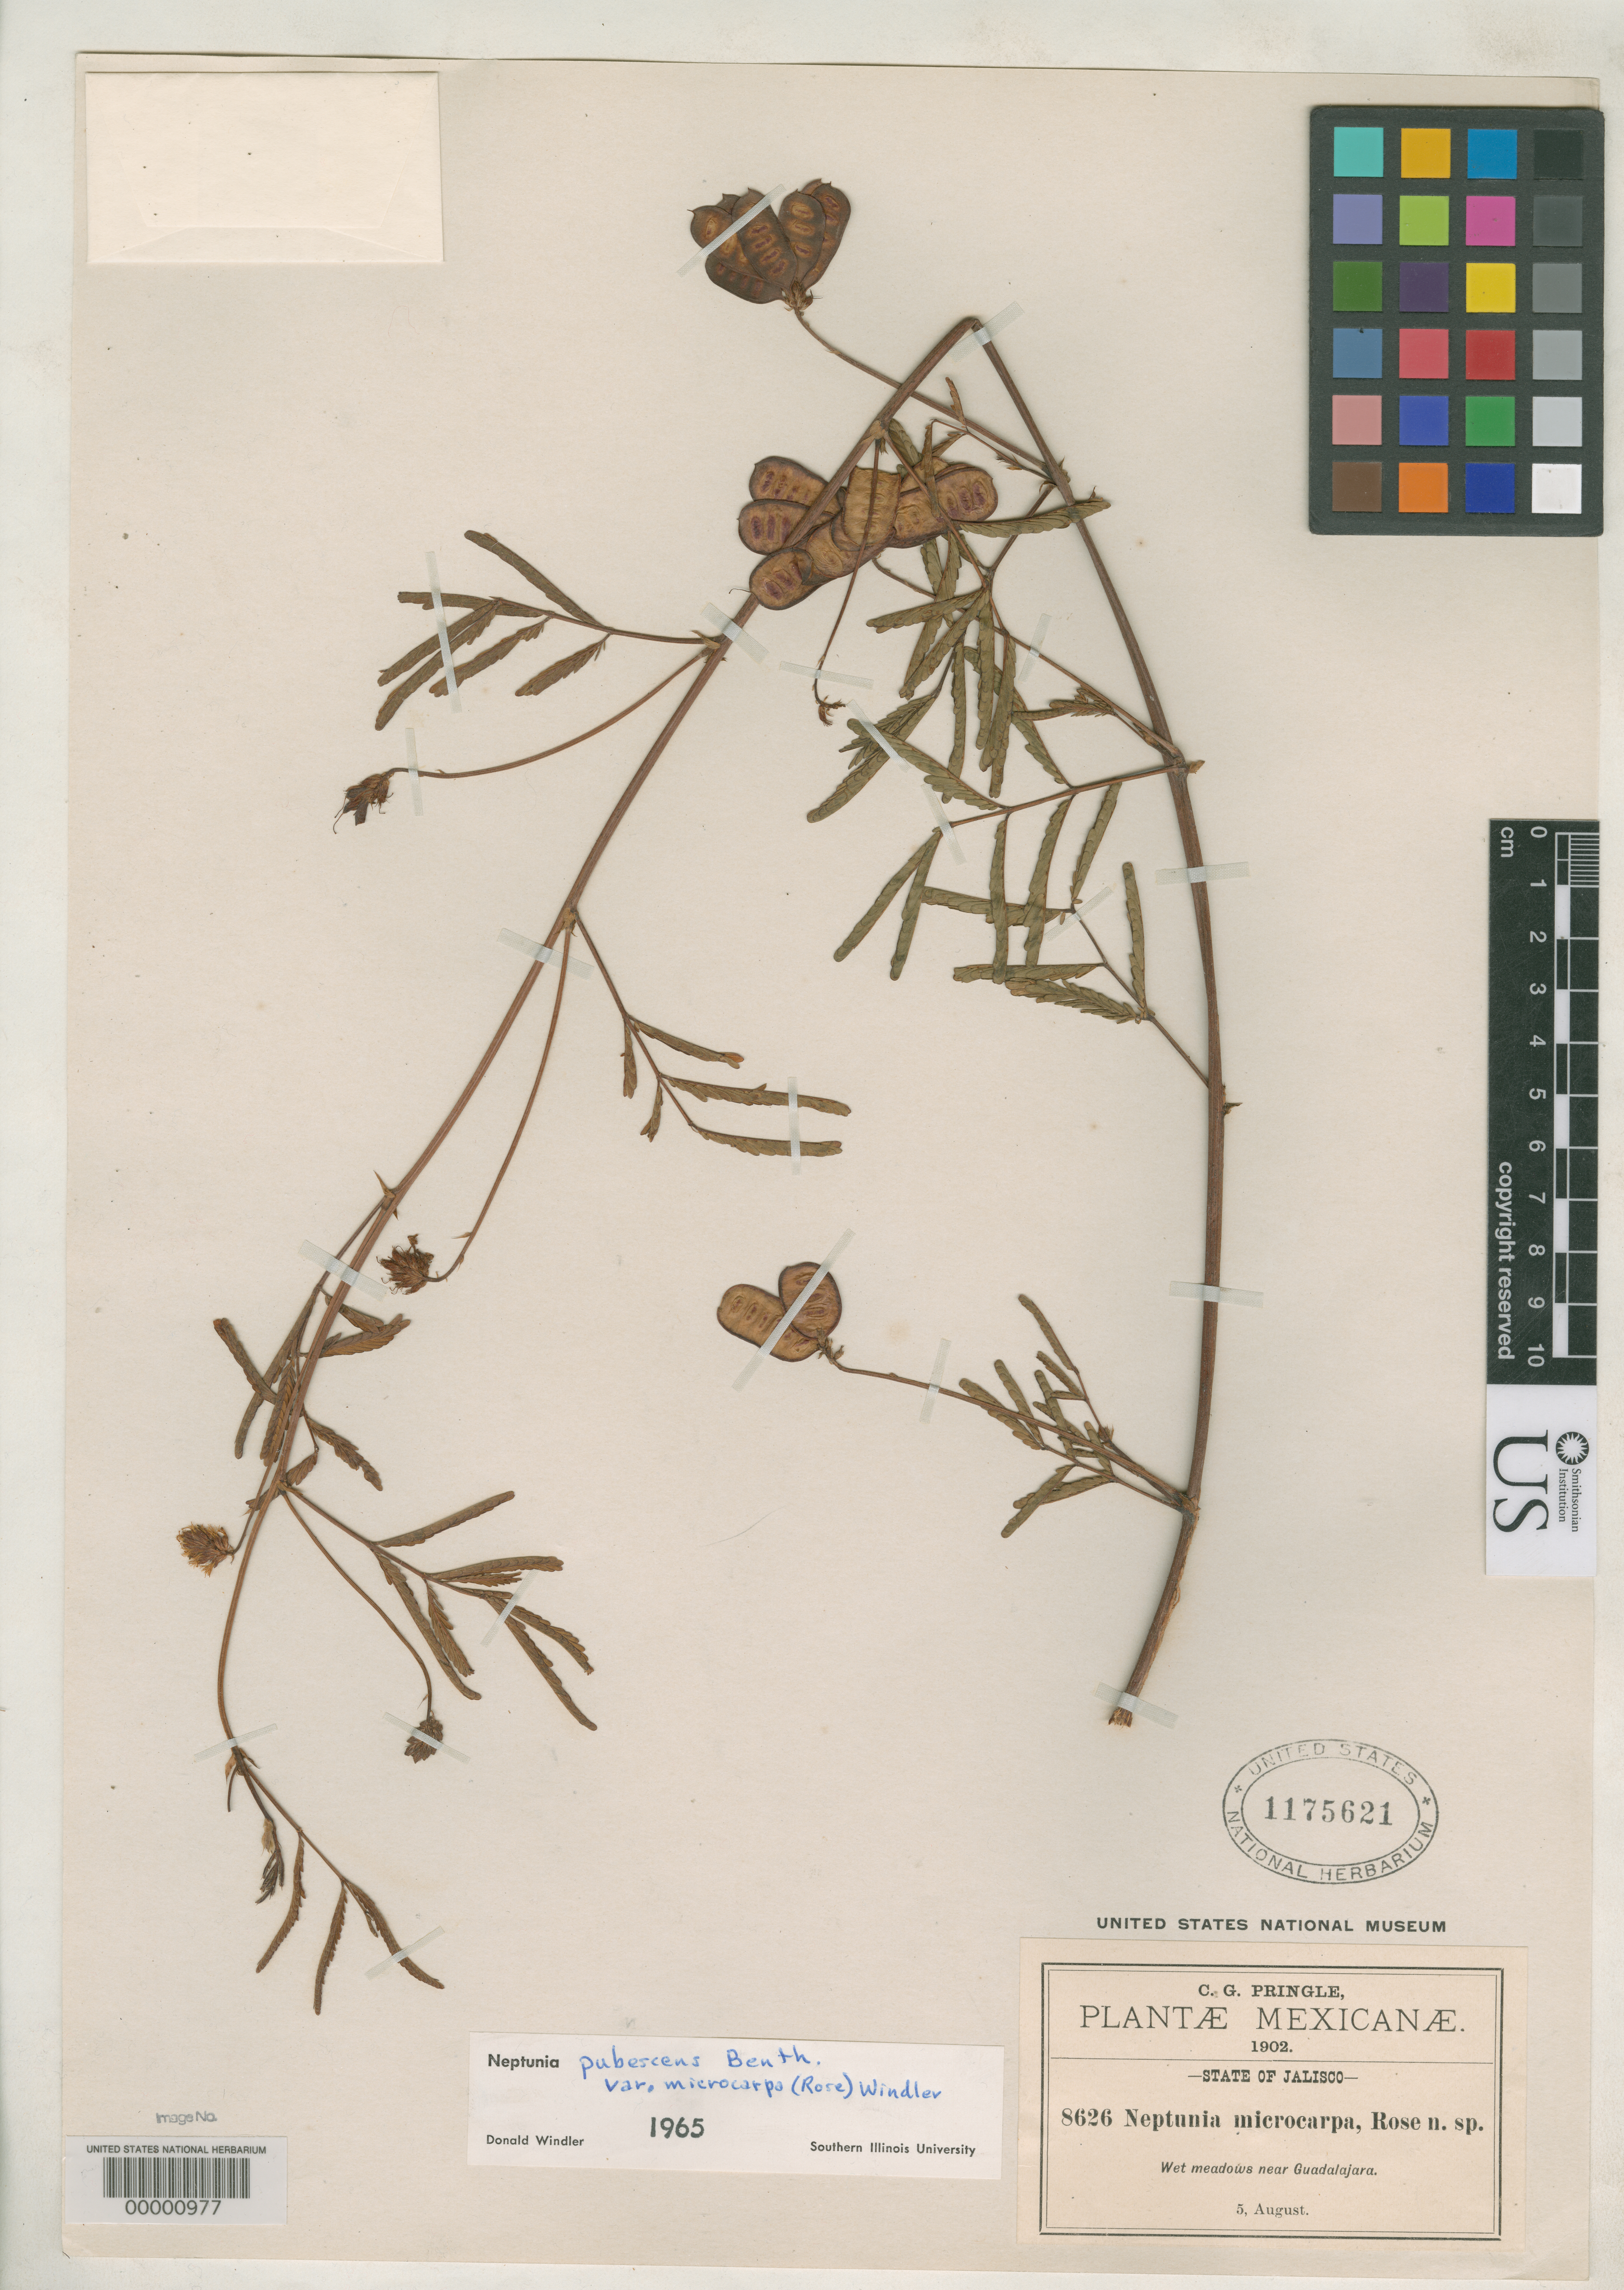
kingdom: Plantae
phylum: Tracheophyta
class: Magnoliopsida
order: Fabales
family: Fabaceae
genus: Neptunia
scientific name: Neptunia microcarpa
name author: Rose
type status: Isotype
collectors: C. G. Pringle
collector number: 8626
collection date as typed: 05 Aug 1902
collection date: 1902-08-05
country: Mexico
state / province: Jalisco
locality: Near Guadalajara.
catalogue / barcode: US 1175621